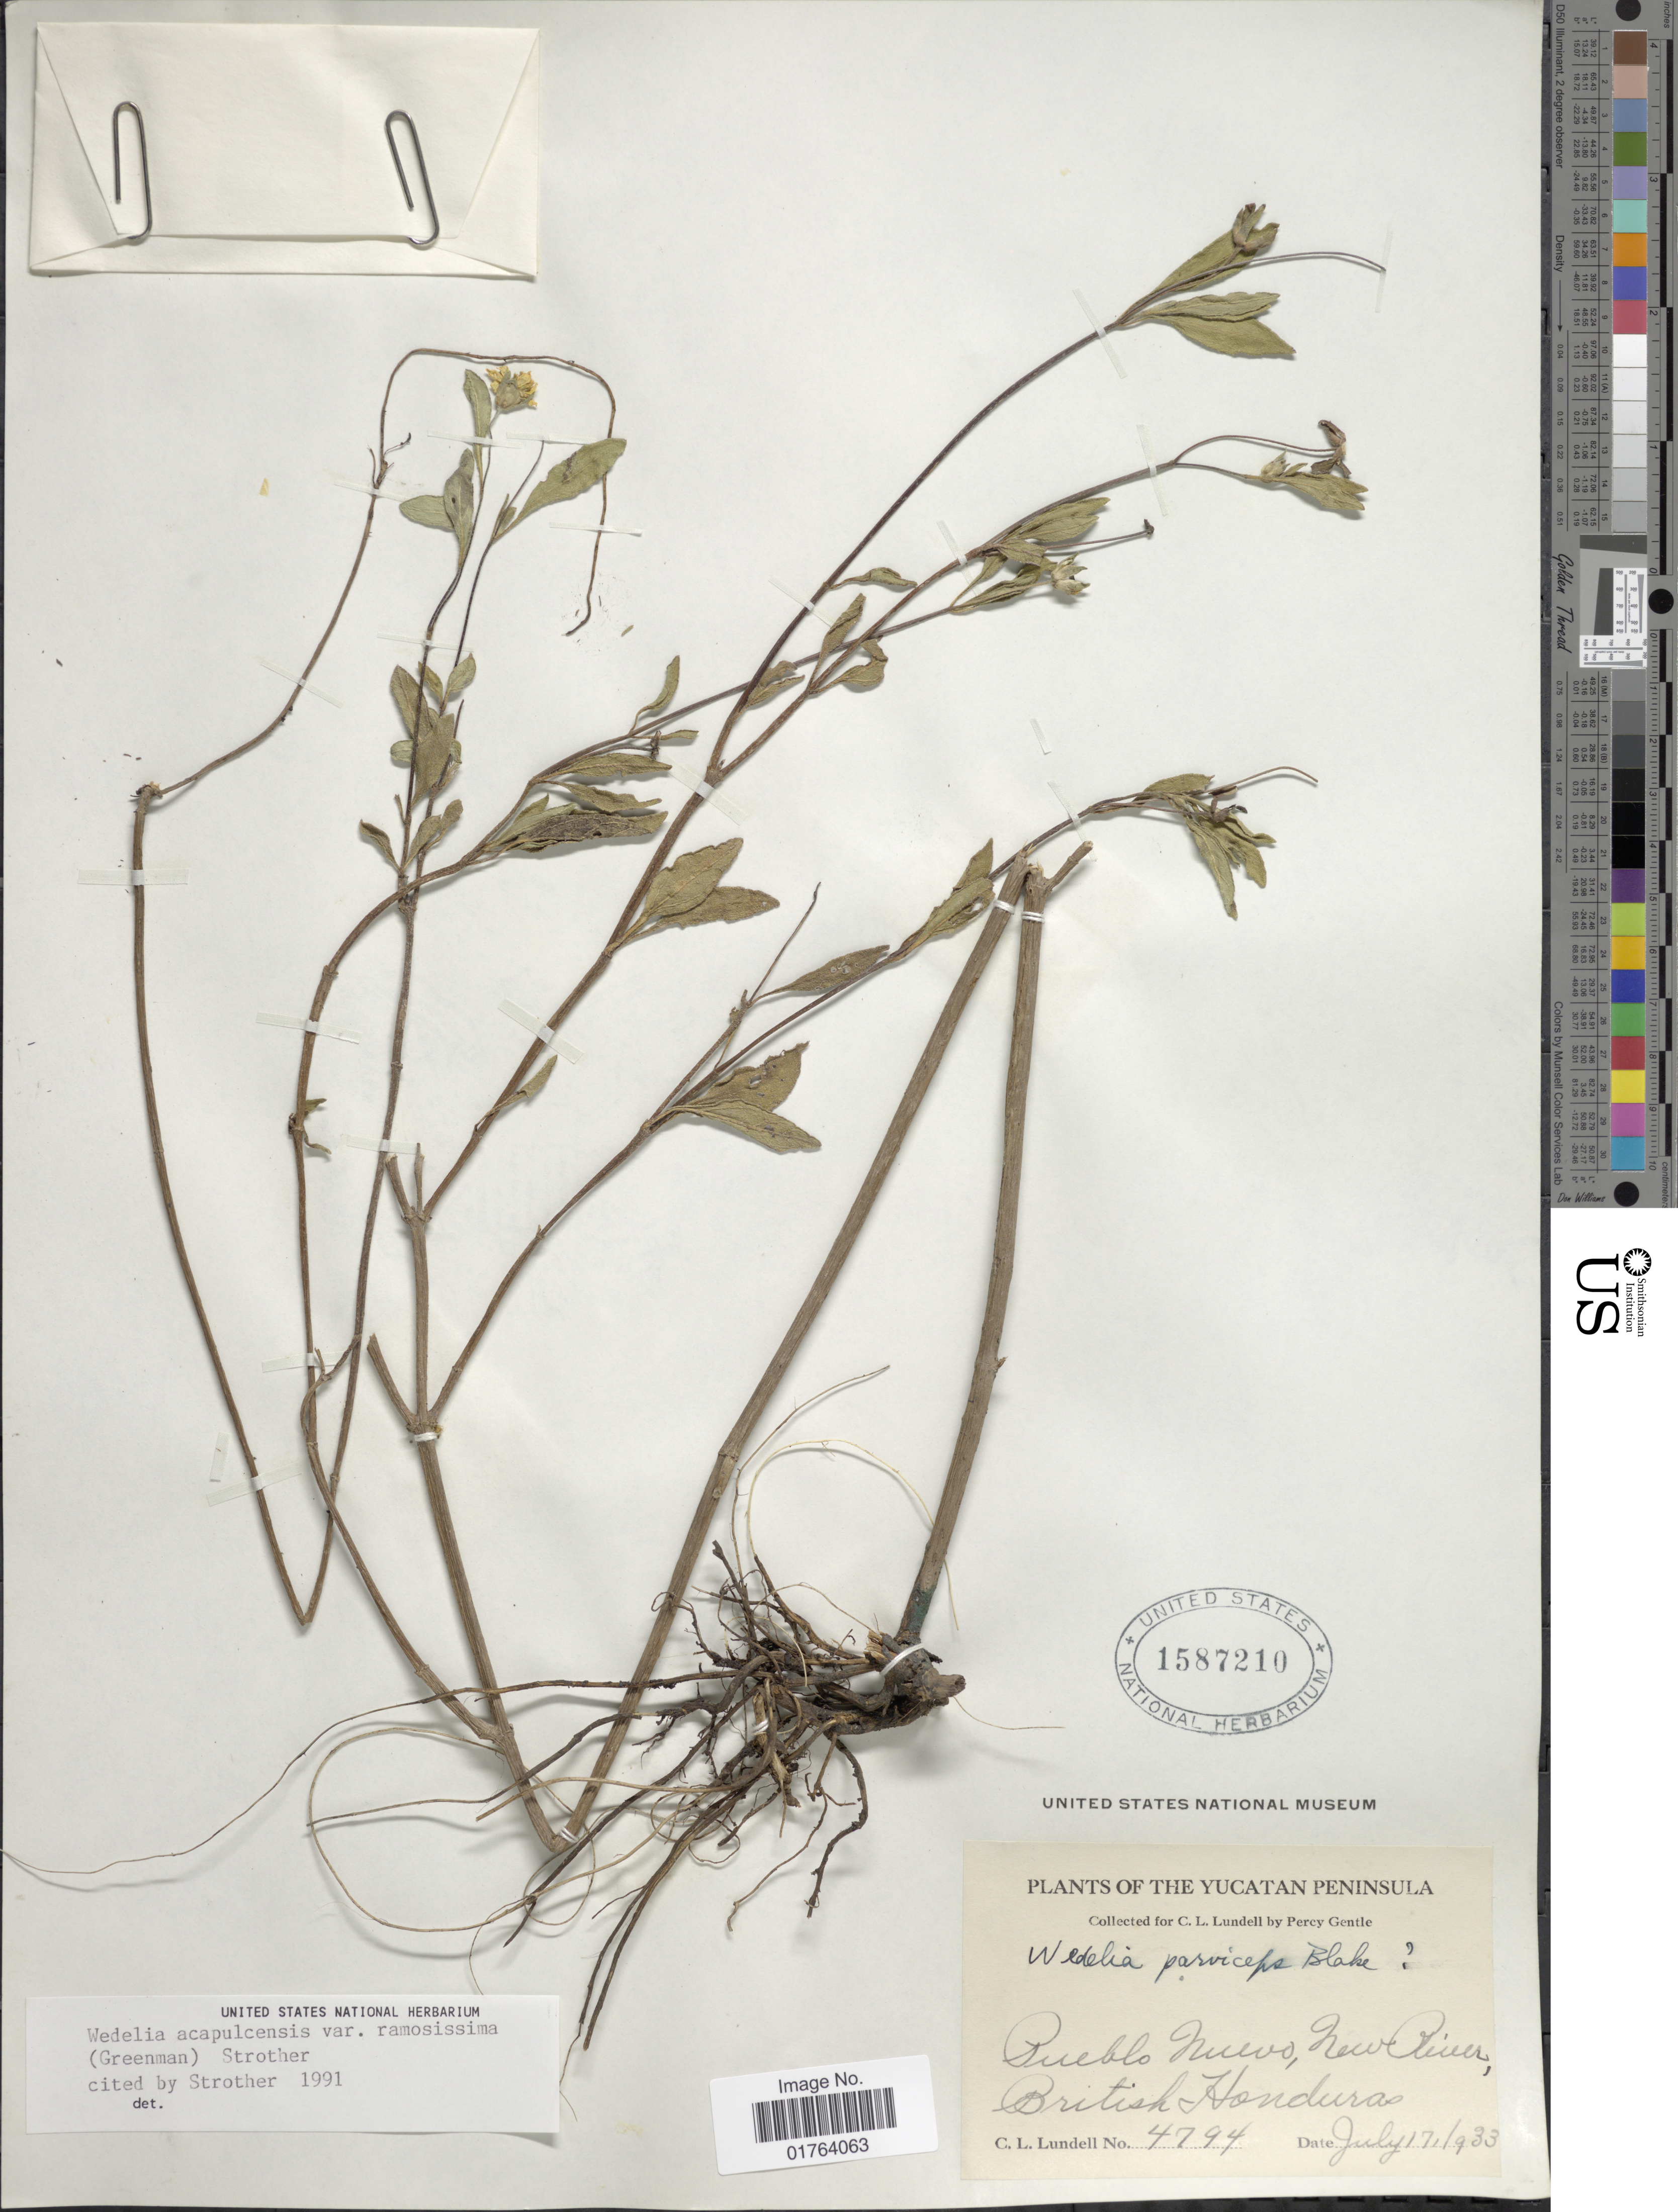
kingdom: Plantae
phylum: Tracheophyta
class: Magnoliopsida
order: Asterales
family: Asteraceae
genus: Wedelia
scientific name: Wedelia acapulcensis var. ramosissima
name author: (Greenm.) Strother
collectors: C. L. Lundell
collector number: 4794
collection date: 1933-07-17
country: Belize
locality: Pueblo Nuevo, New River, British Honduras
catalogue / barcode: US 1587210